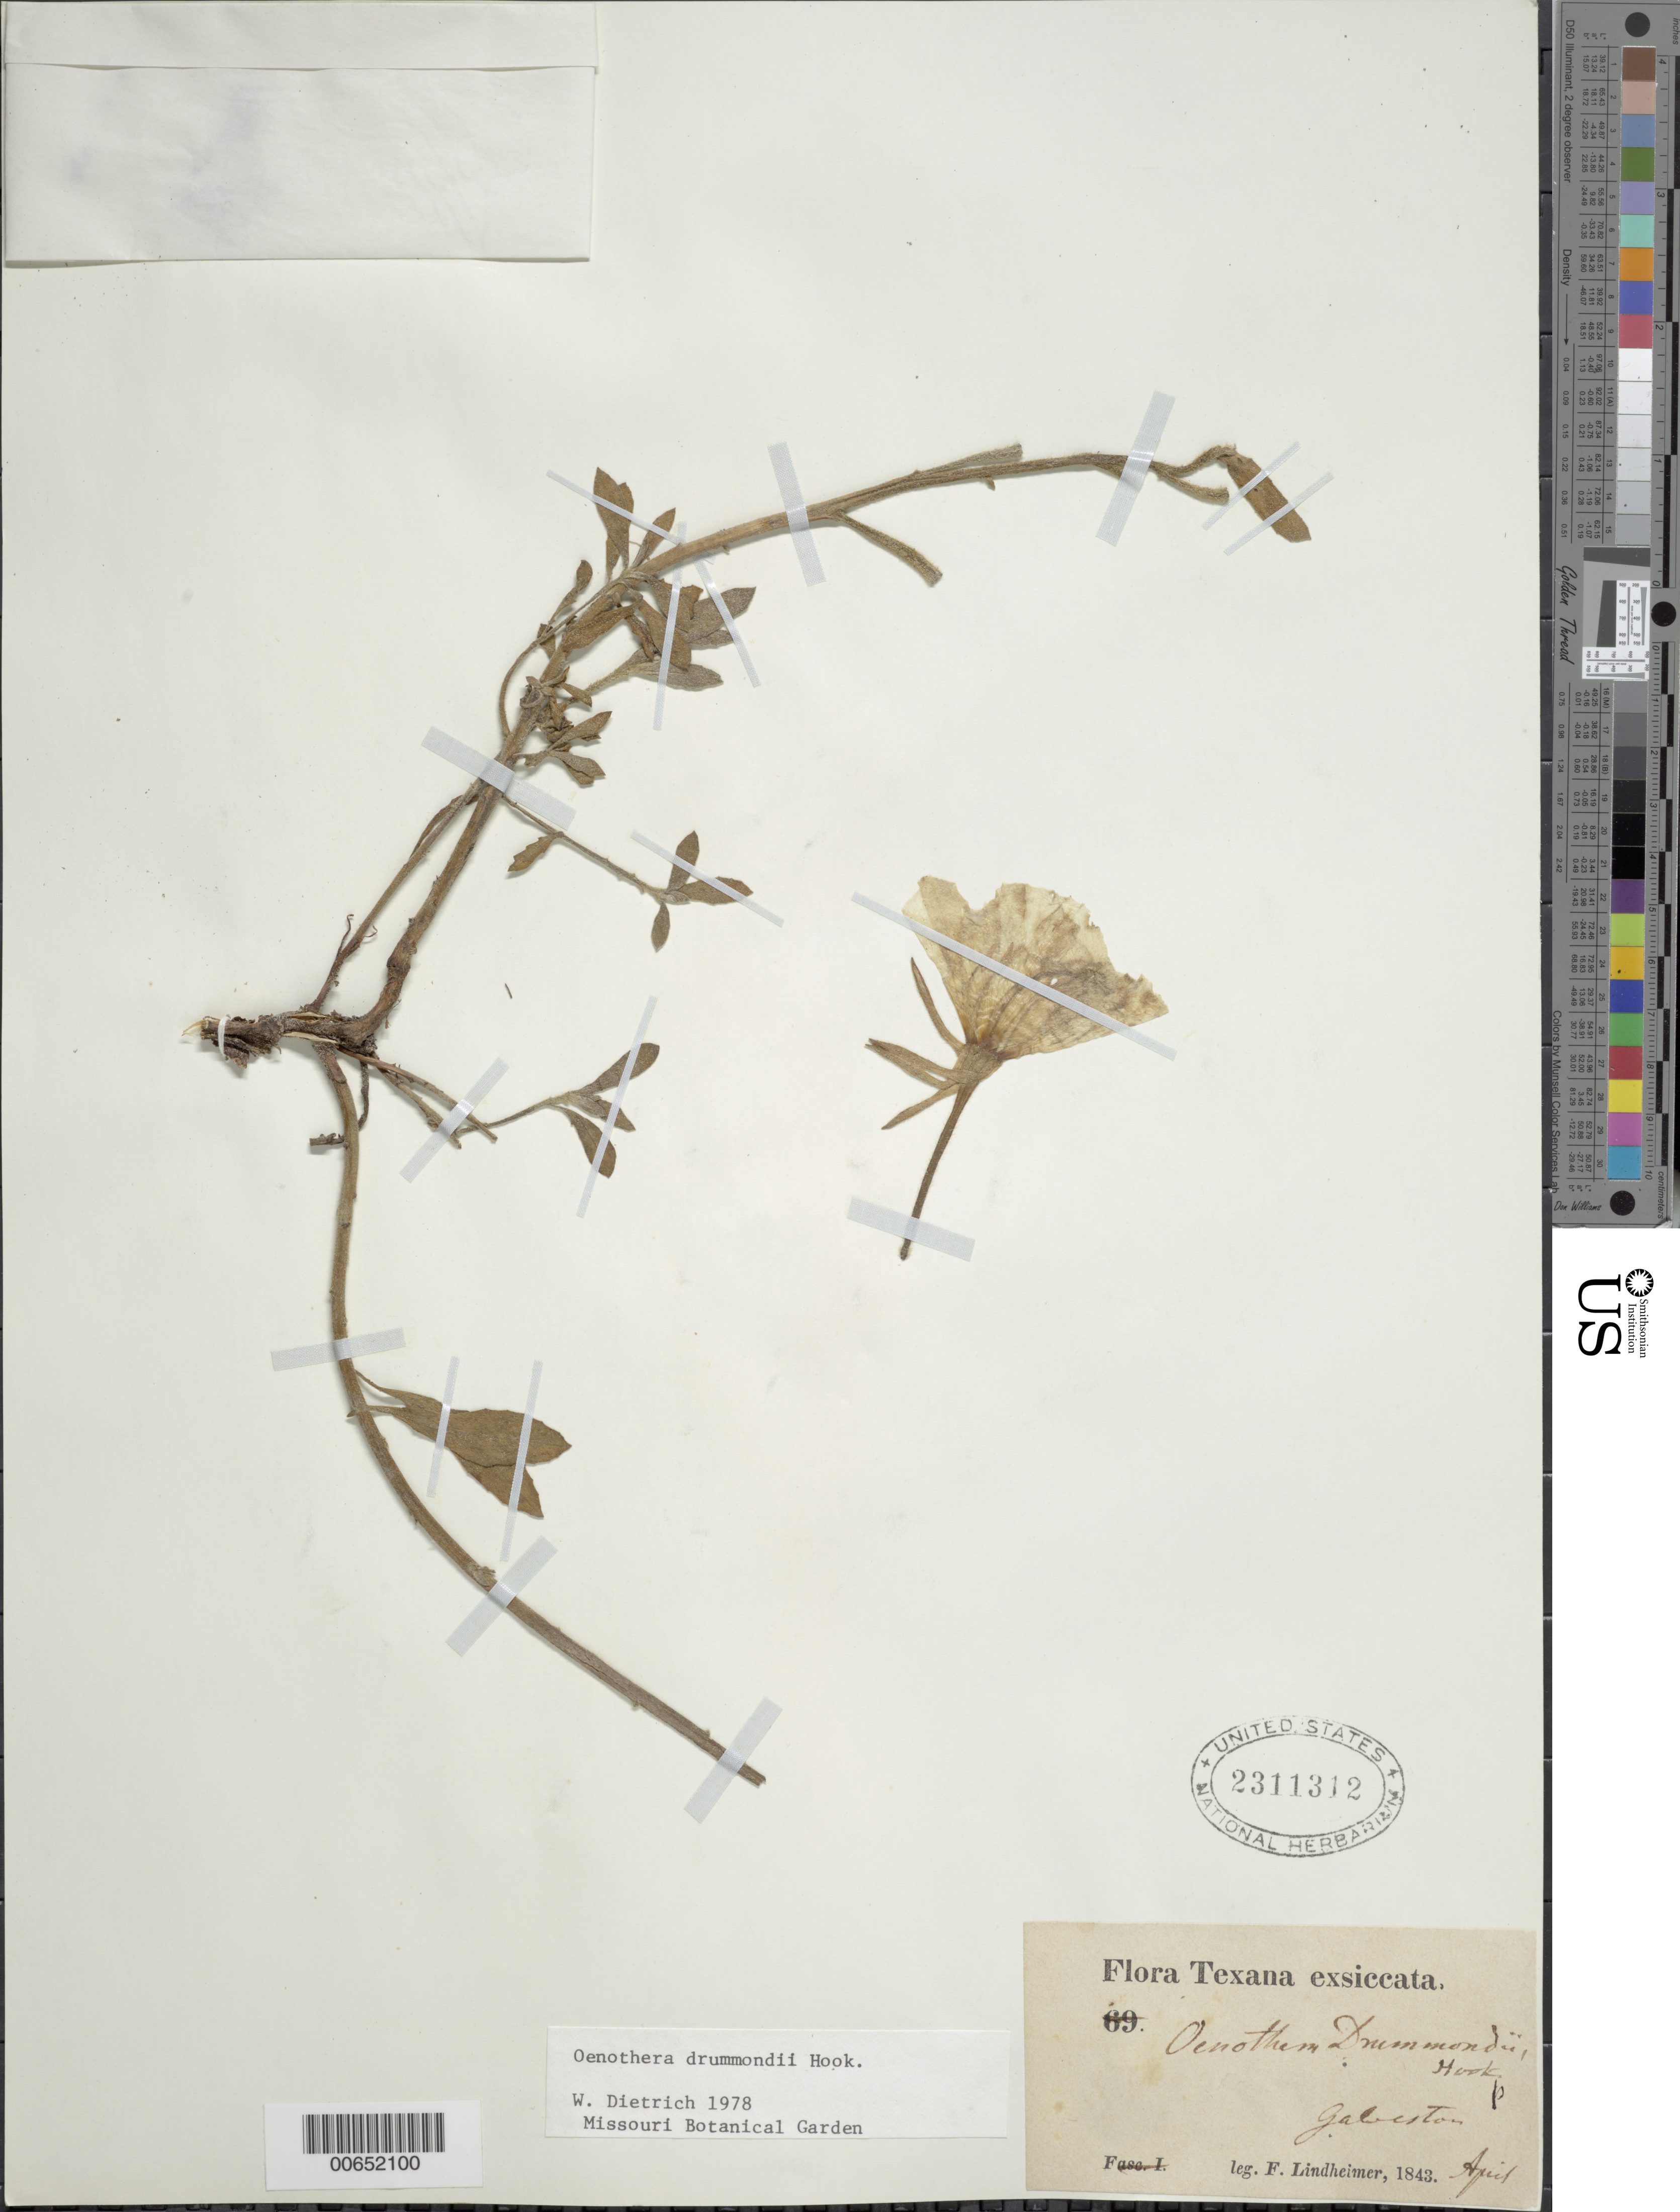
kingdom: Plantae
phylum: Tracheophyta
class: Magnoliopsida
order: Myrtales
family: Onagraceae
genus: Oenothera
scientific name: Oenothera drummondii subsp. drummondii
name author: Hook.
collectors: F. J. Lindheimer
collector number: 69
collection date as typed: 1843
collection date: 1843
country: United States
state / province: Texas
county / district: Galveston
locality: Galveston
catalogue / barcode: US 2311312